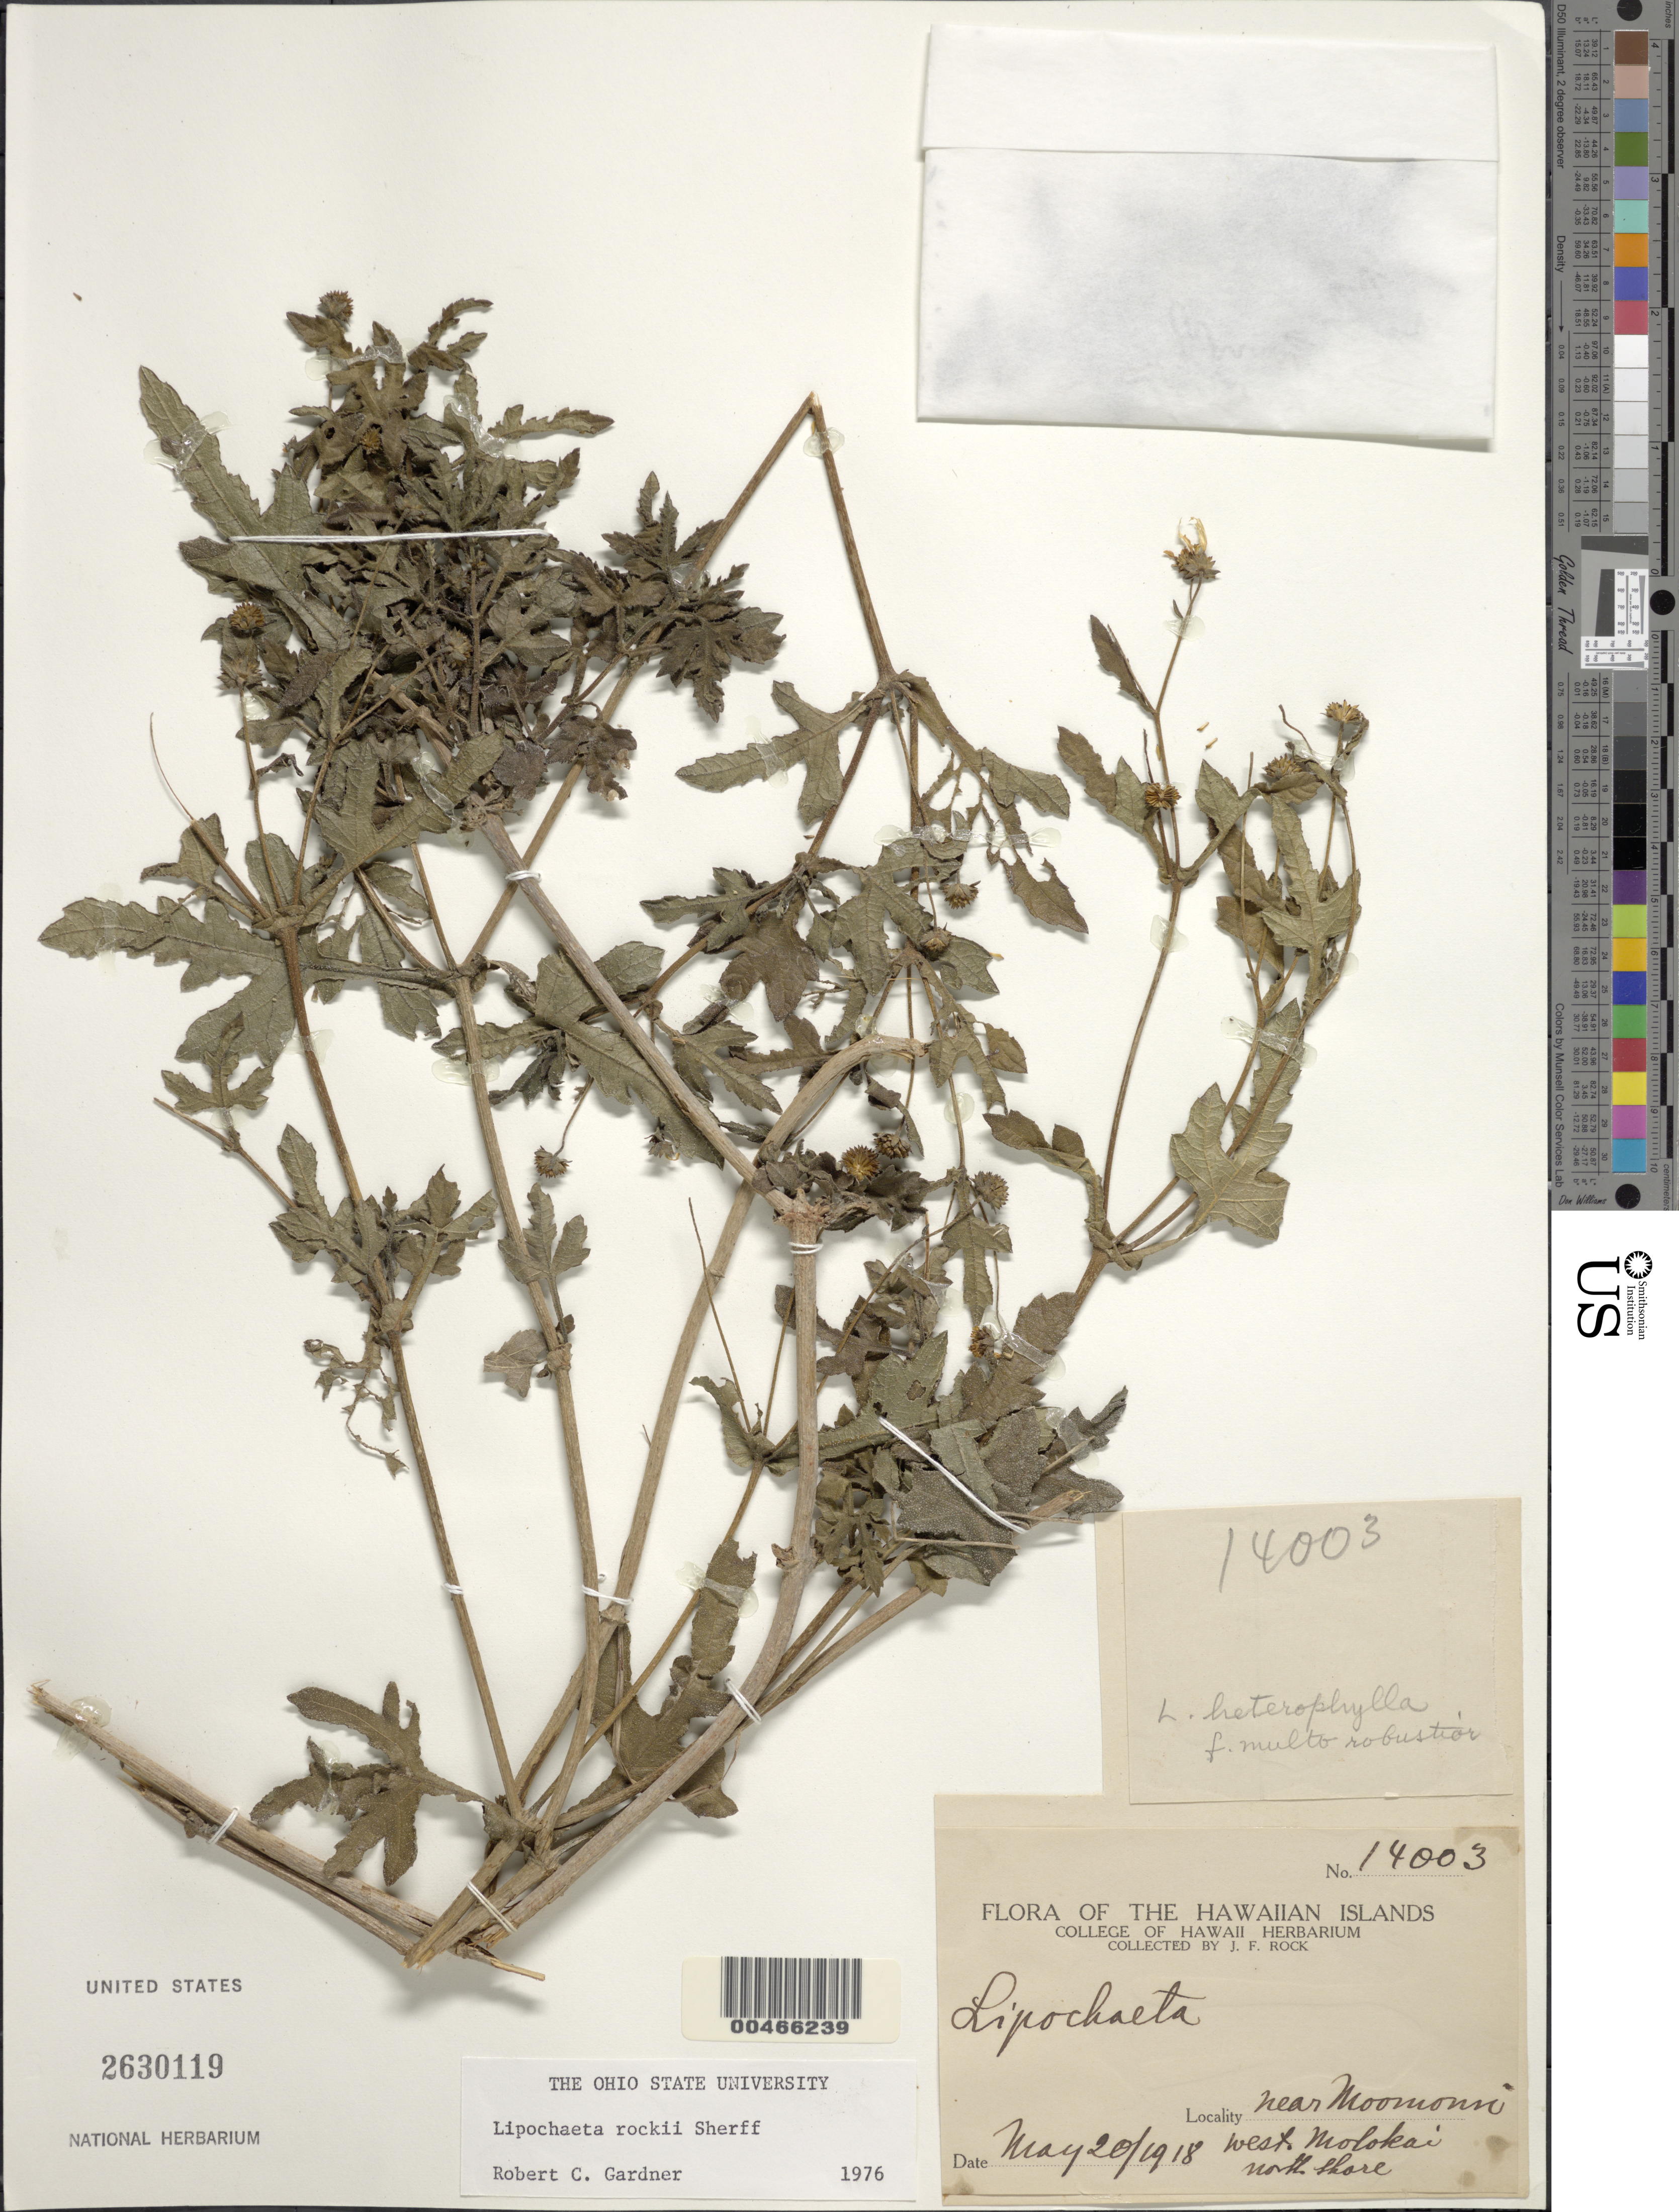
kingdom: Plantae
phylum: Tracheophyta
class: Magnoliopsida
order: Asterales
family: Asteraceae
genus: Lipochaeta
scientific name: Lipochaeta rockii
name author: Sherff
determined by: Gardner, R. C.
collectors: J. F. Rock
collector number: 14003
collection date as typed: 20 May 1918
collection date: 1918-05-20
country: United States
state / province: Hawaii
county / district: Maui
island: Moloka'i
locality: Near Moomoni, W Molokai, N shore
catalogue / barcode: US 2630119